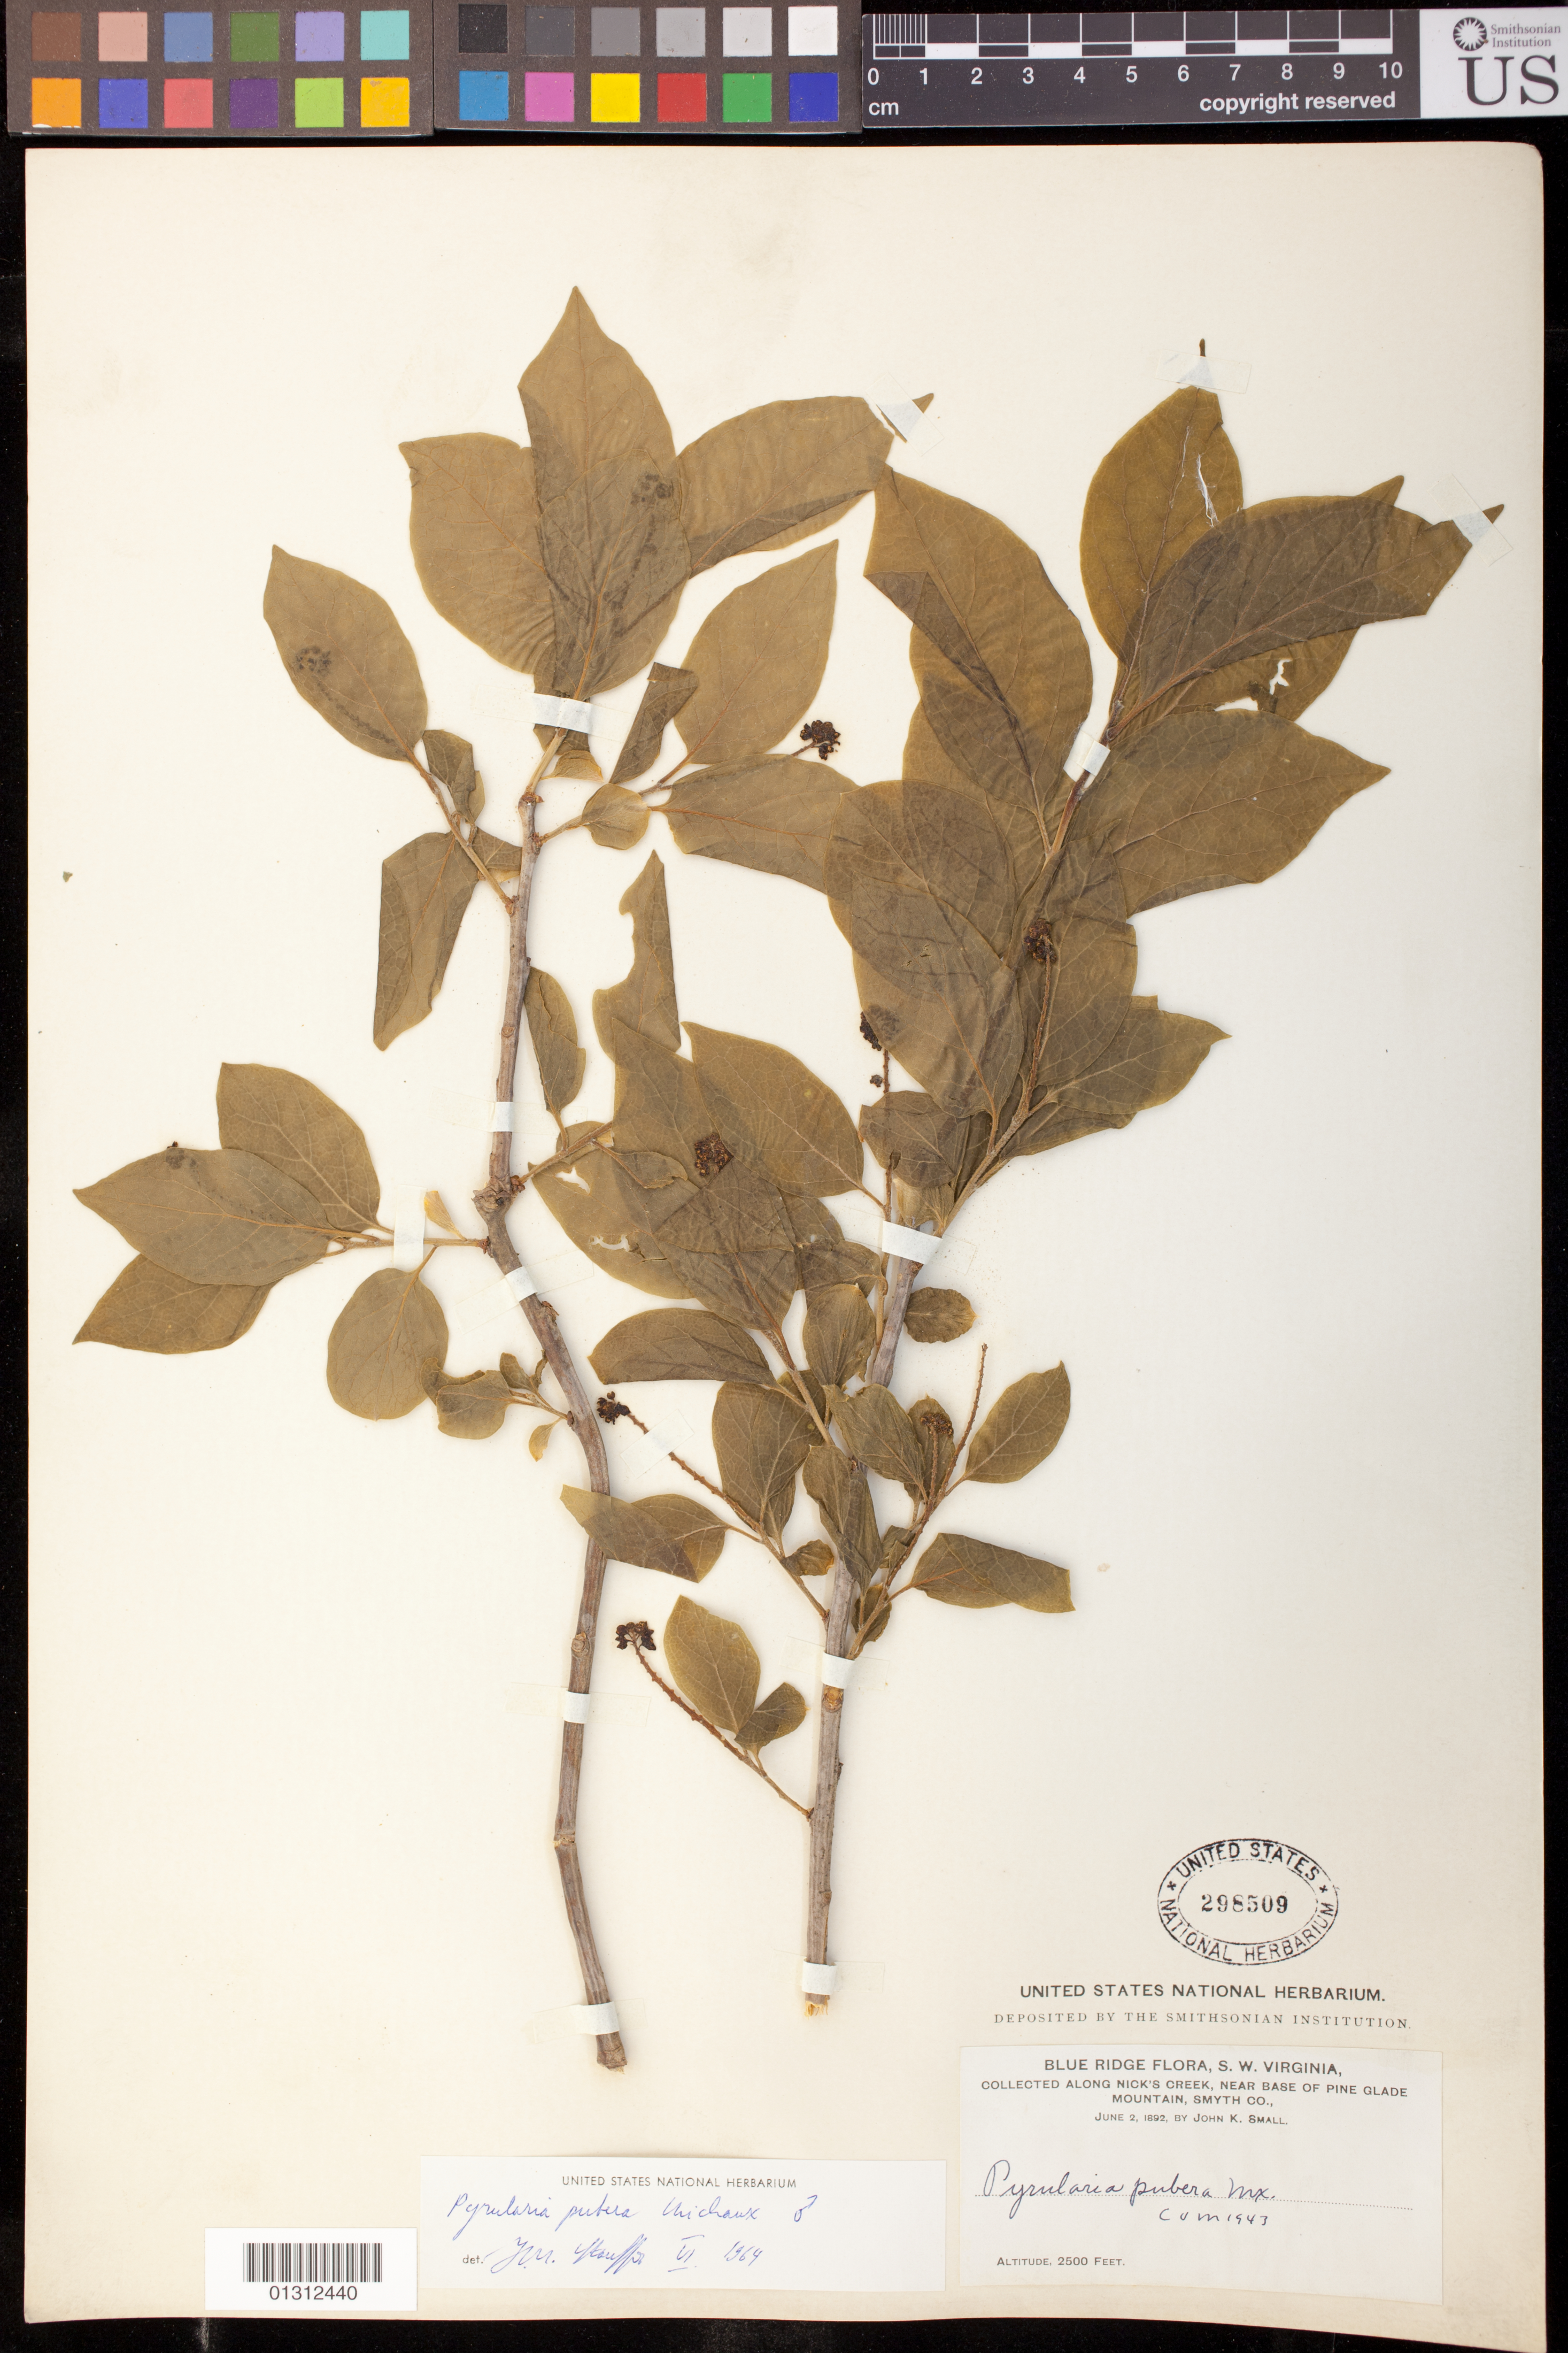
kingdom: Plantae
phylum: Tracheophyta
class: Magnoliopsida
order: Santalales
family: Cervantesiaceae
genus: Pyrularia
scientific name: Pyrularia pubera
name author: Michx.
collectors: J. K. Small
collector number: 1943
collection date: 1892-06-02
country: United States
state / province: Virginia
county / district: Smyth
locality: Along Nick's Creek, near base of Pine Glade Mountain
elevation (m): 762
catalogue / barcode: US 298509